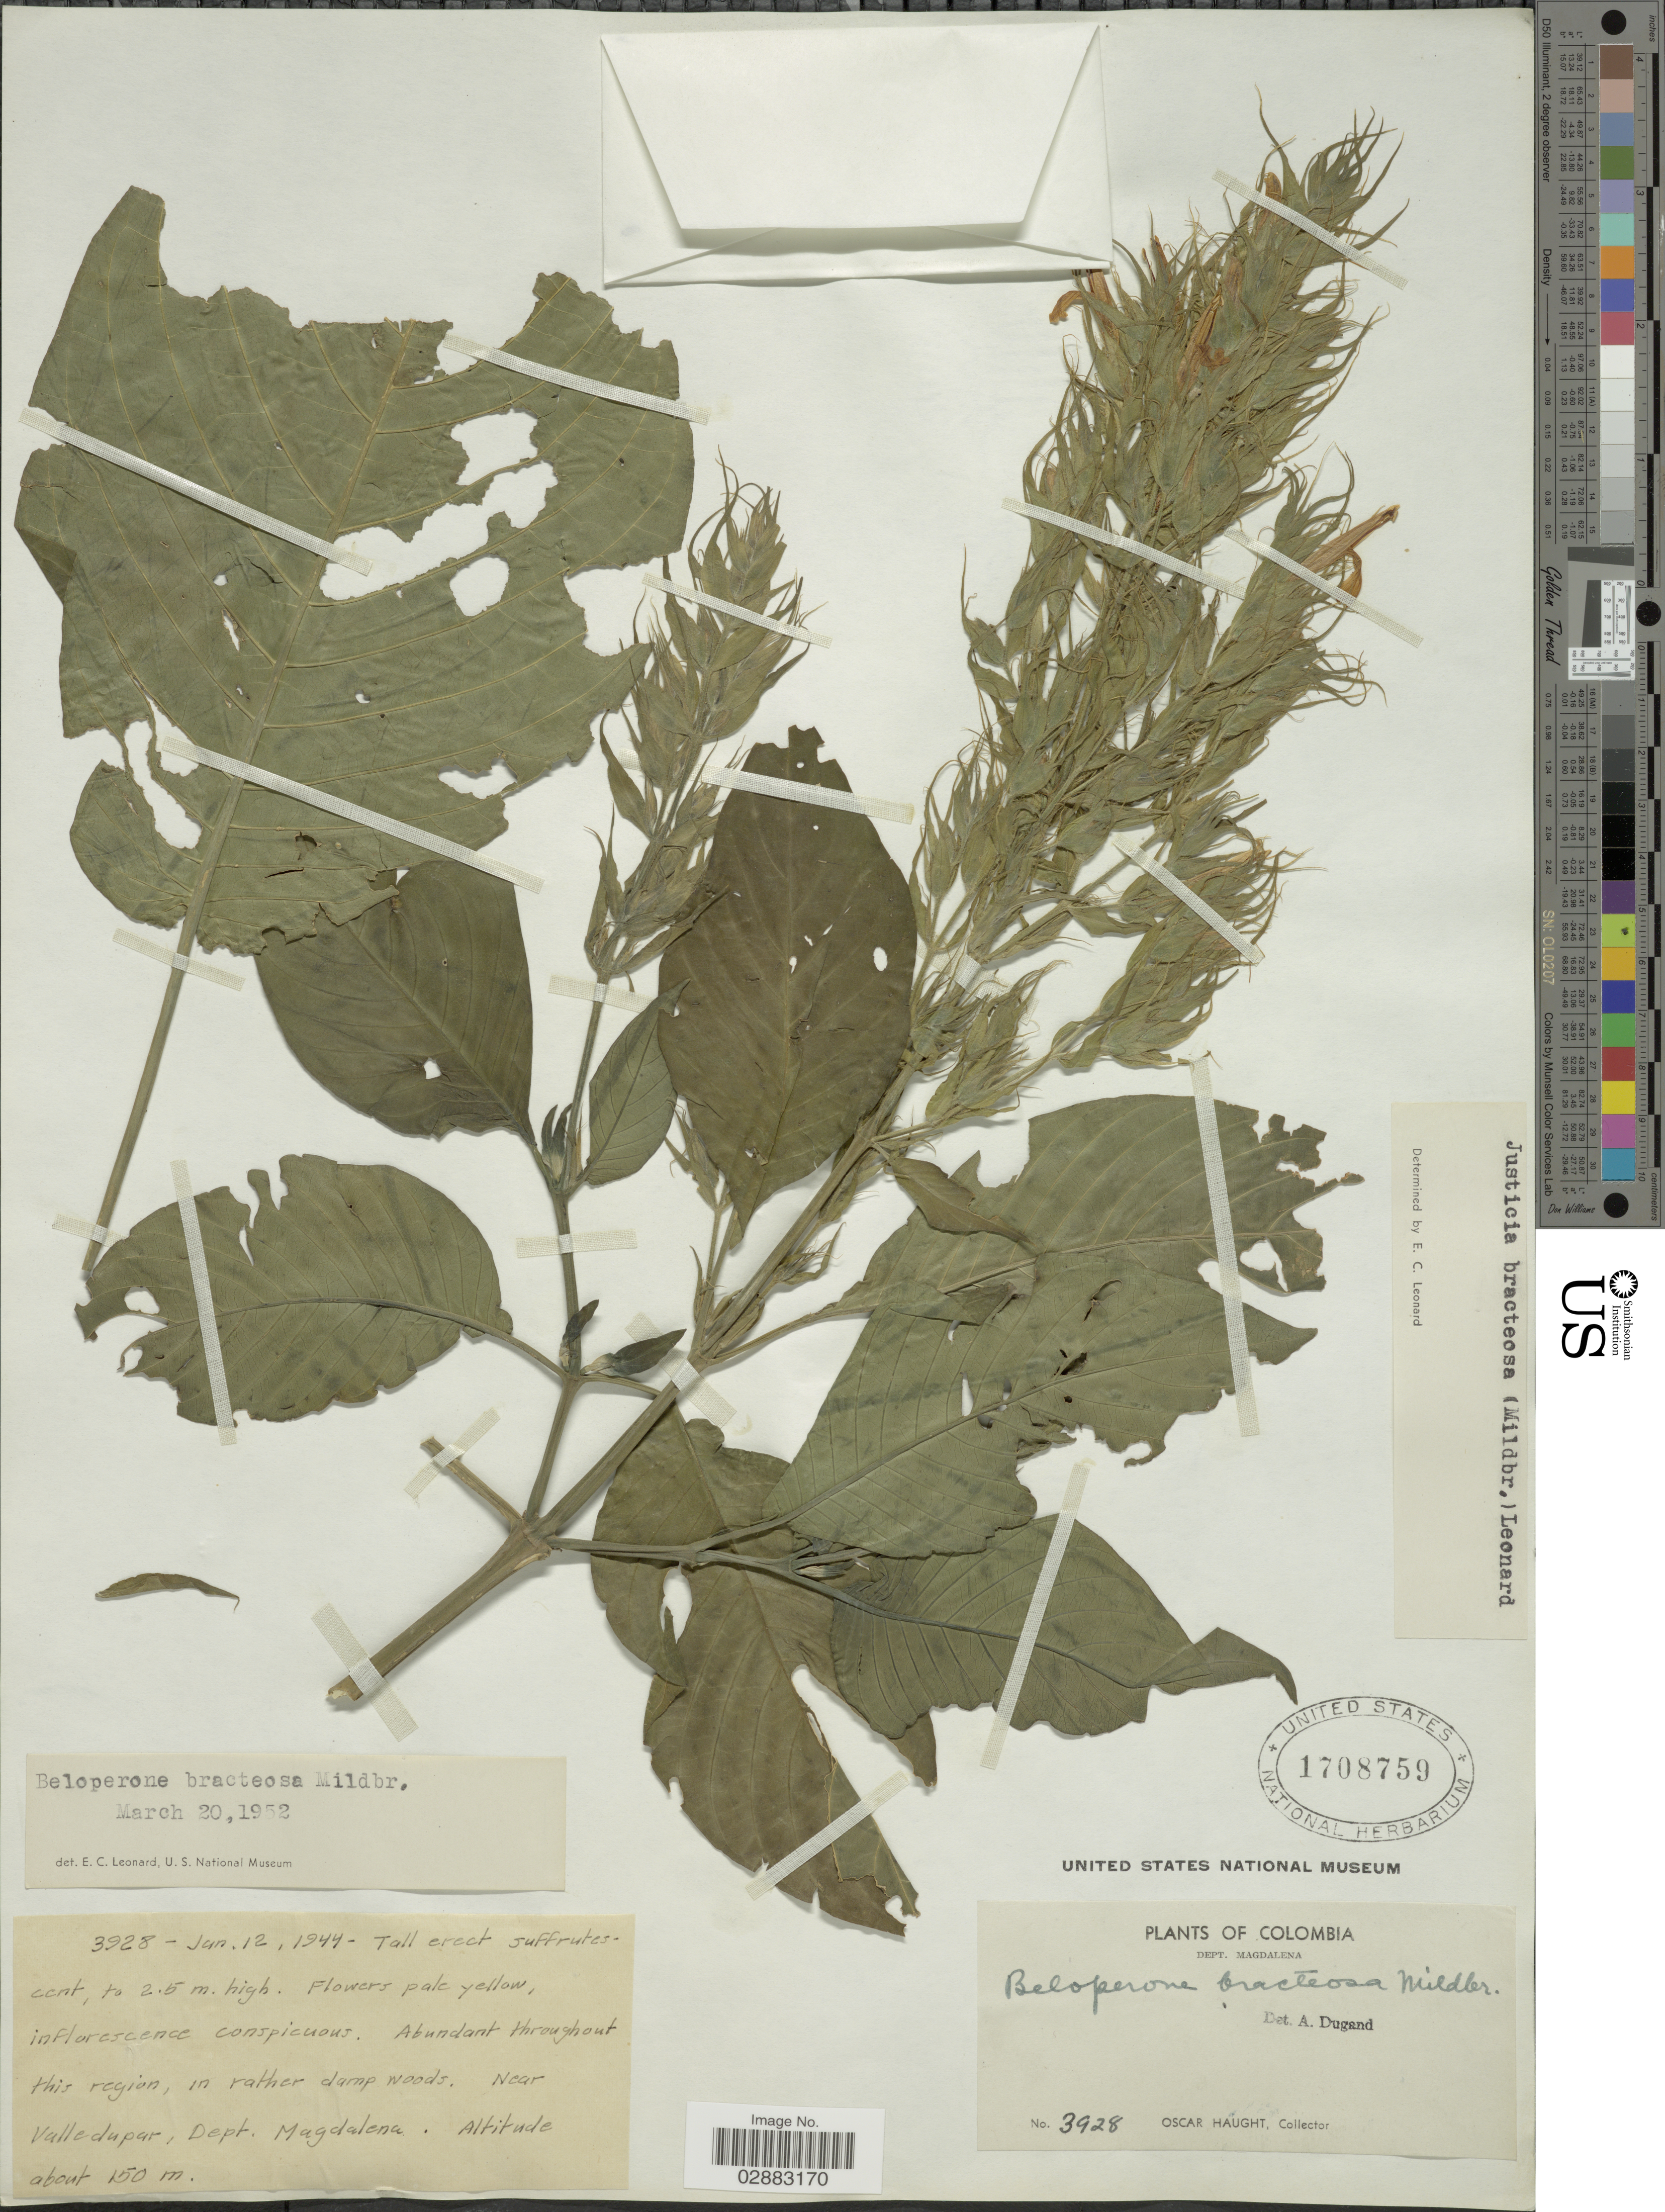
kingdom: Plantae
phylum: Tracheophyta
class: Magnoliopsida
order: Lamiales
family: Acanthaceae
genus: Beloperone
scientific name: Beloperone bracteosa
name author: Mildbr.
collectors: O. L. Haught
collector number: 3928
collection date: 1944-01-12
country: Colombia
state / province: Magdalena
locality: Near Valledupar, Dept. Magdalena.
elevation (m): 150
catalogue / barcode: US 1708759